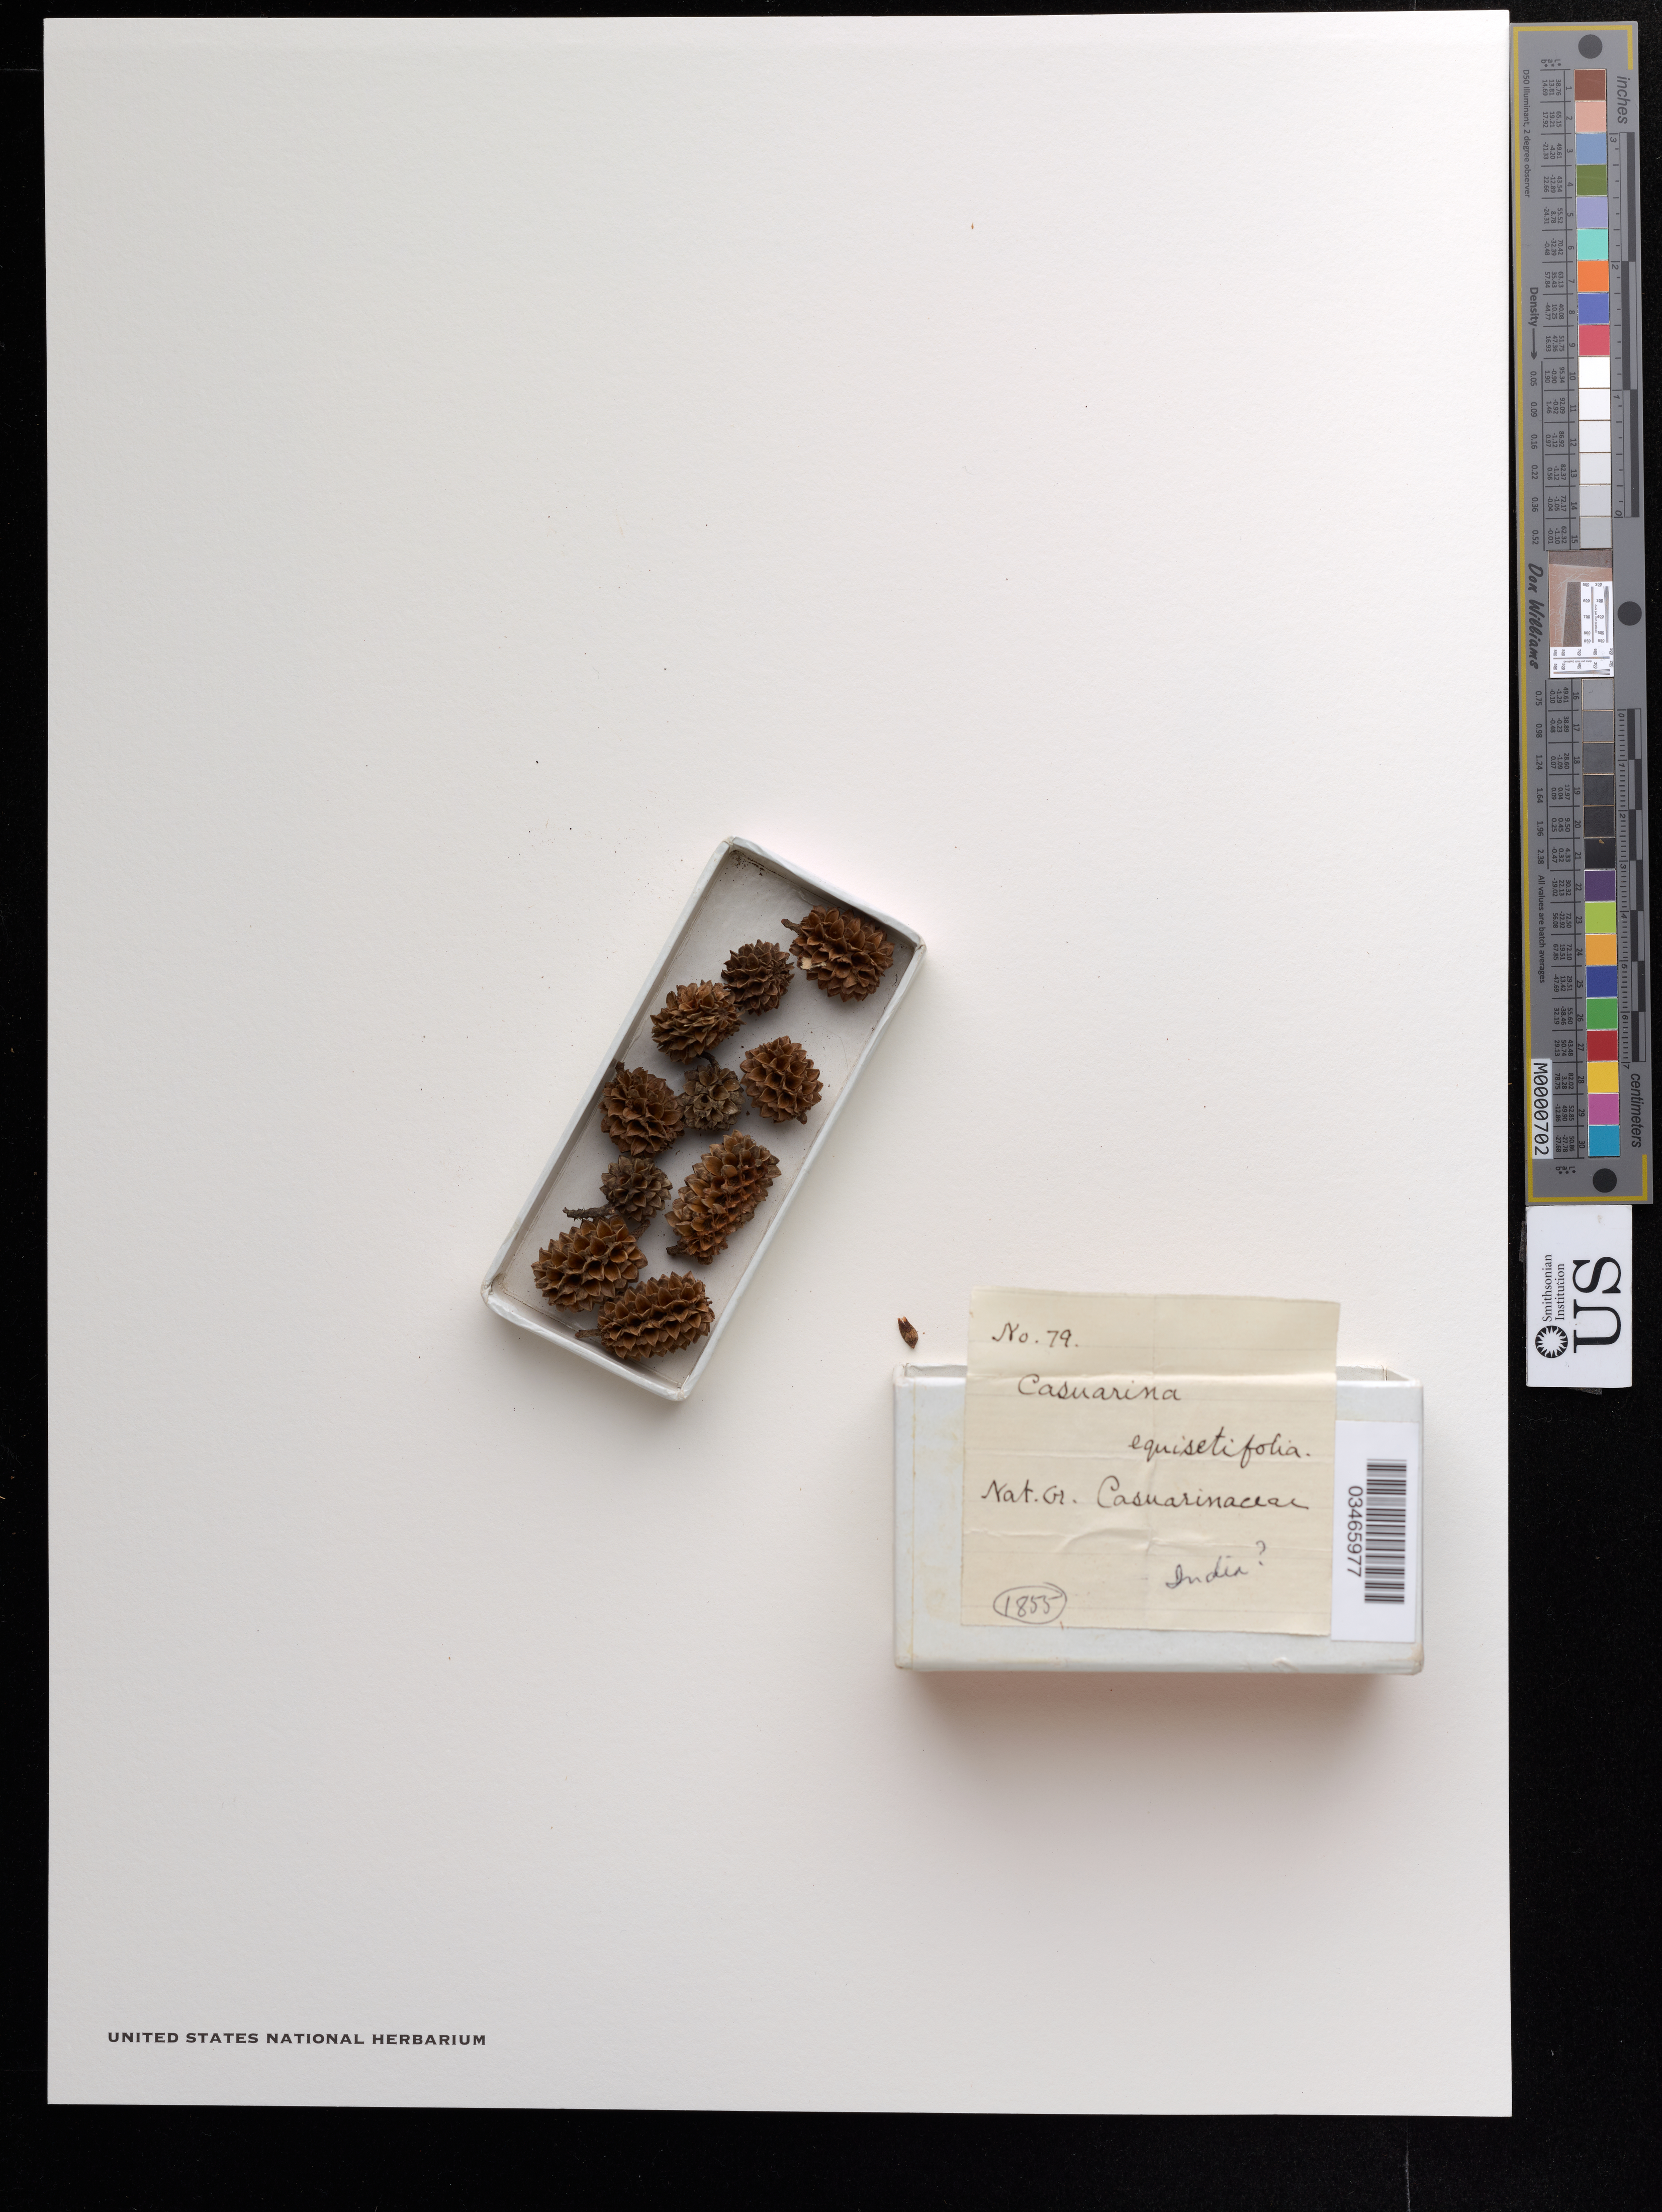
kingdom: Plantae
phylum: Tracheophyta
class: Magnoliopsida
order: Fagales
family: Casuarinaceae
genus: Casuarina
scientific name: Casuarina equisetifolia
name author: L.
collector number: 79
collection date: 1855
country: India (?)